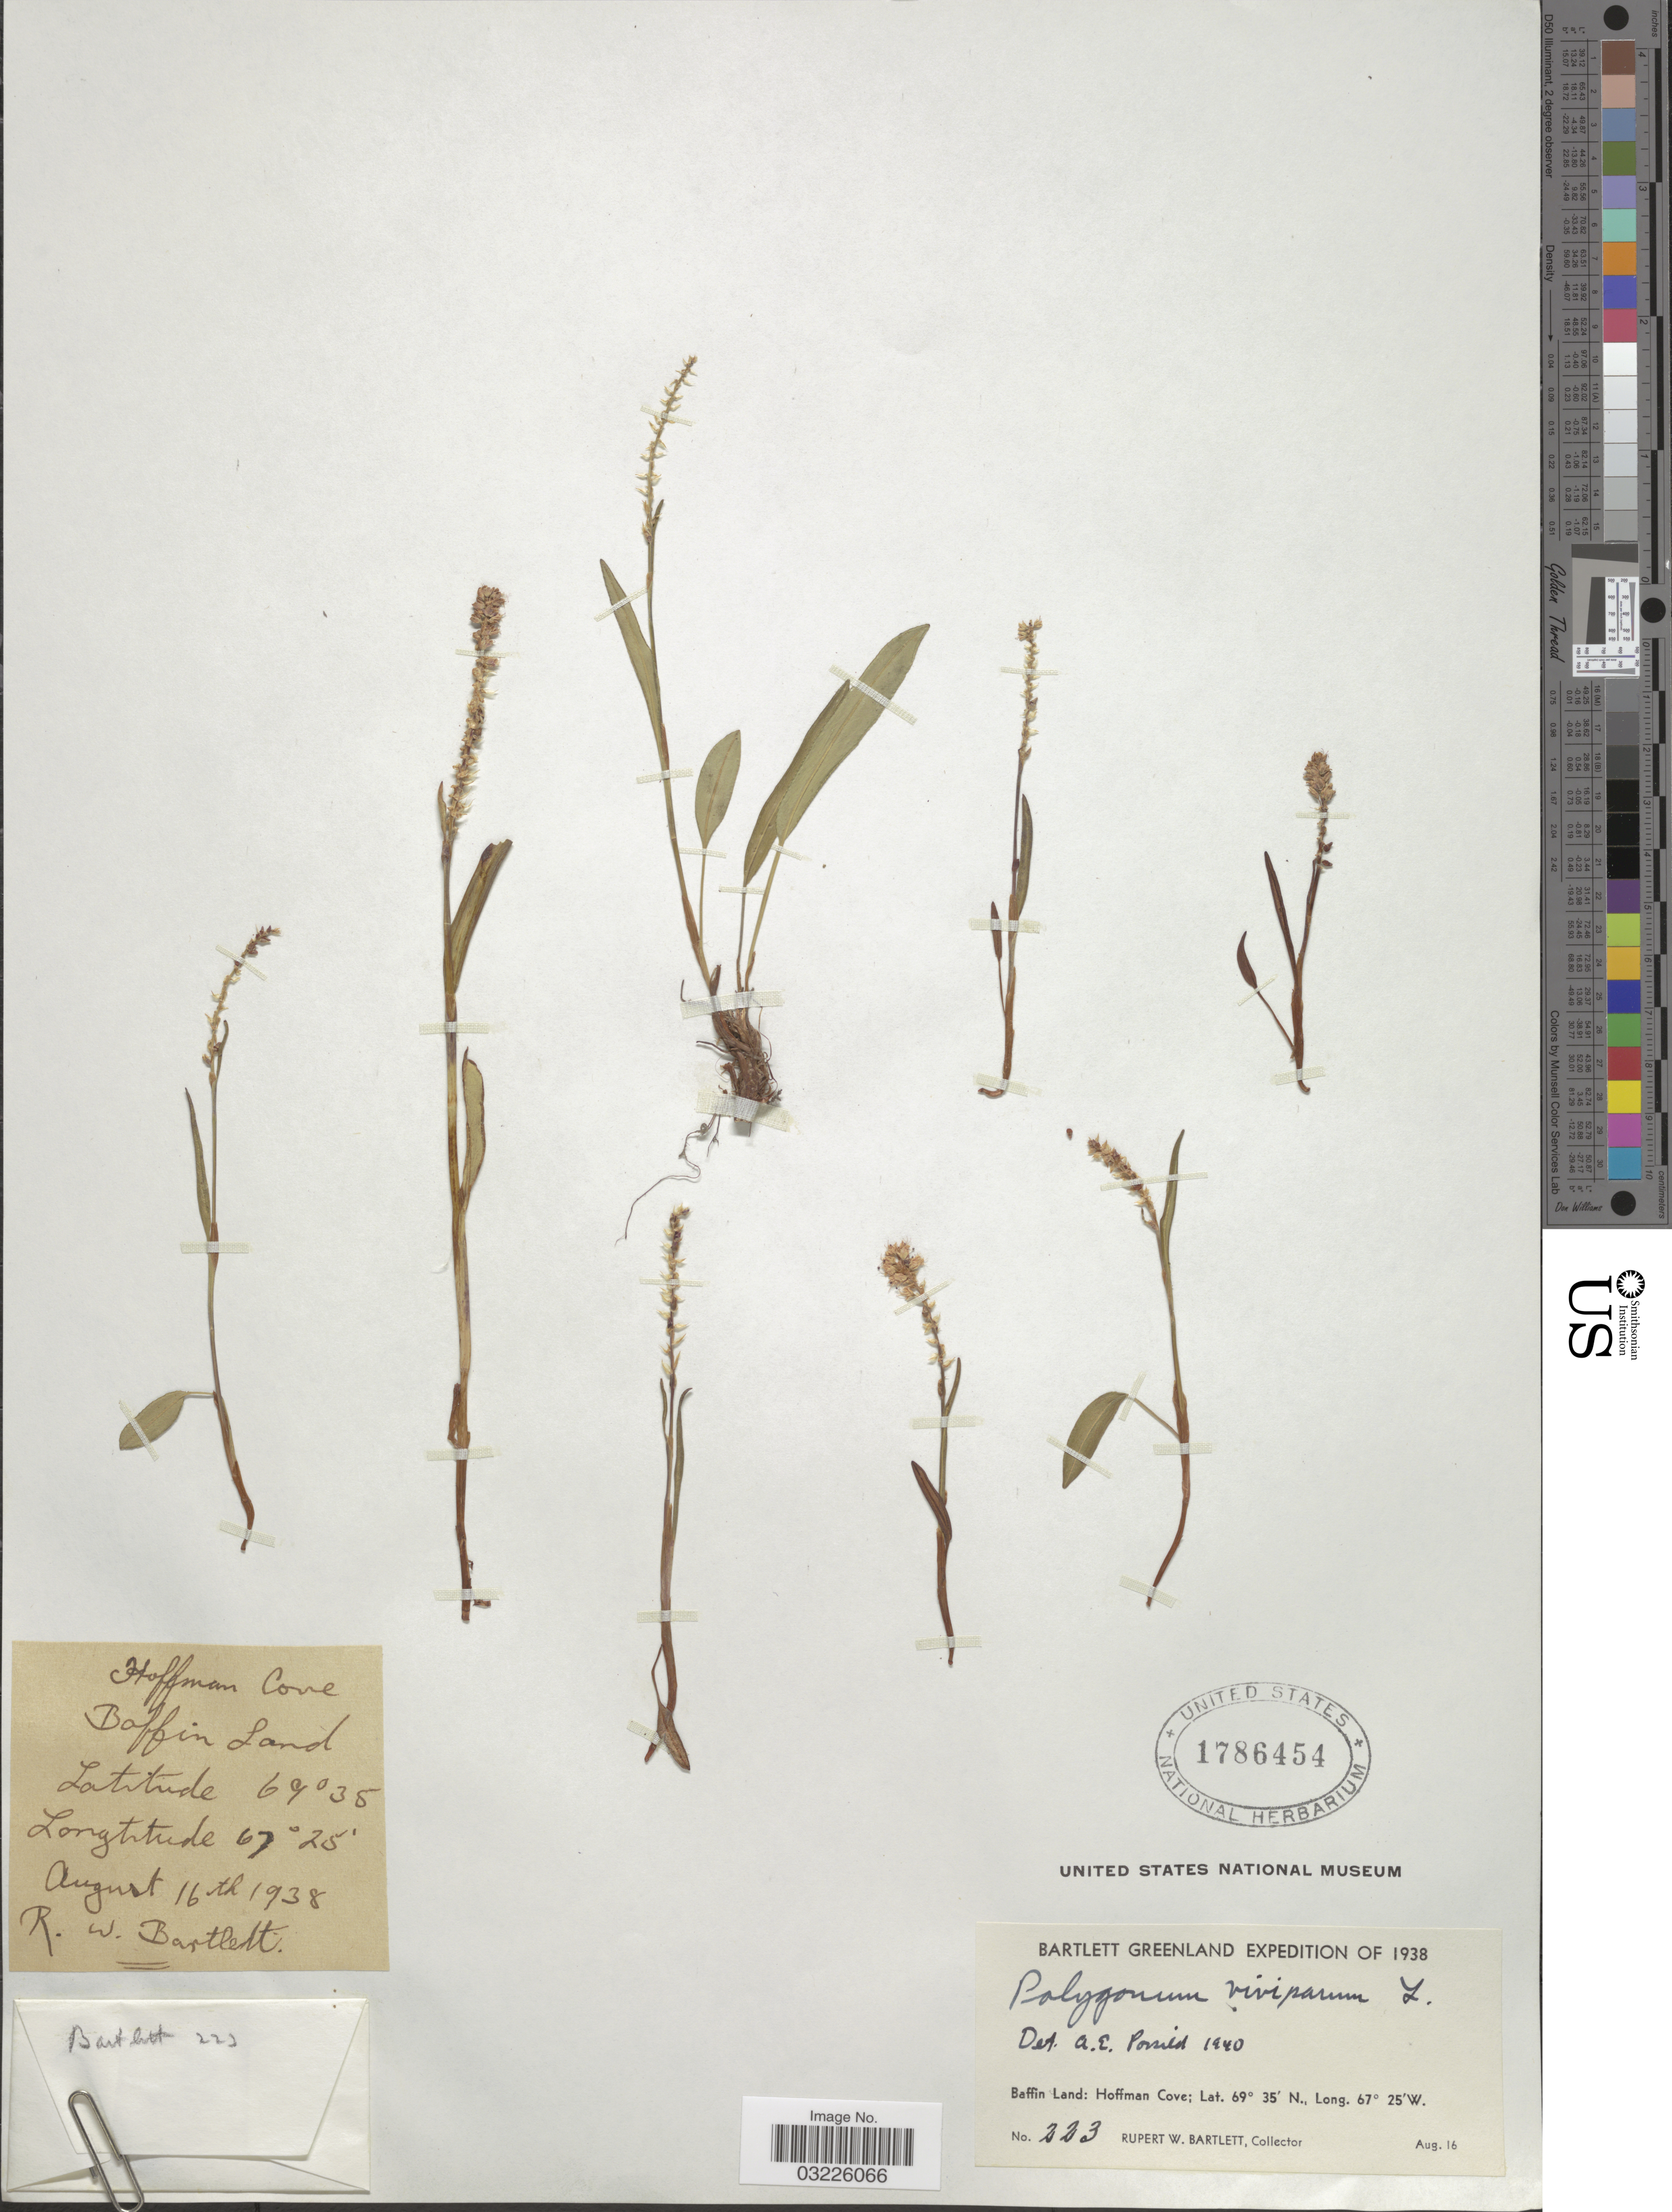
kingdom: Plantae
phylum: Tracheophyta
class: Magnoliopsida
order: Caryophyllales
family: Polygonaceae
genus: Bistorta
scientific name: Bistorta vivipara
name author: (L.) Delarbre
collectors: R. W. Bartlett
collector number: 223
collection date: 1938-08-16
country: Canada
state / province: Nunavut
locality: Baffin Land: Hoffman Cove.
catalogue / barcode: US 1786454